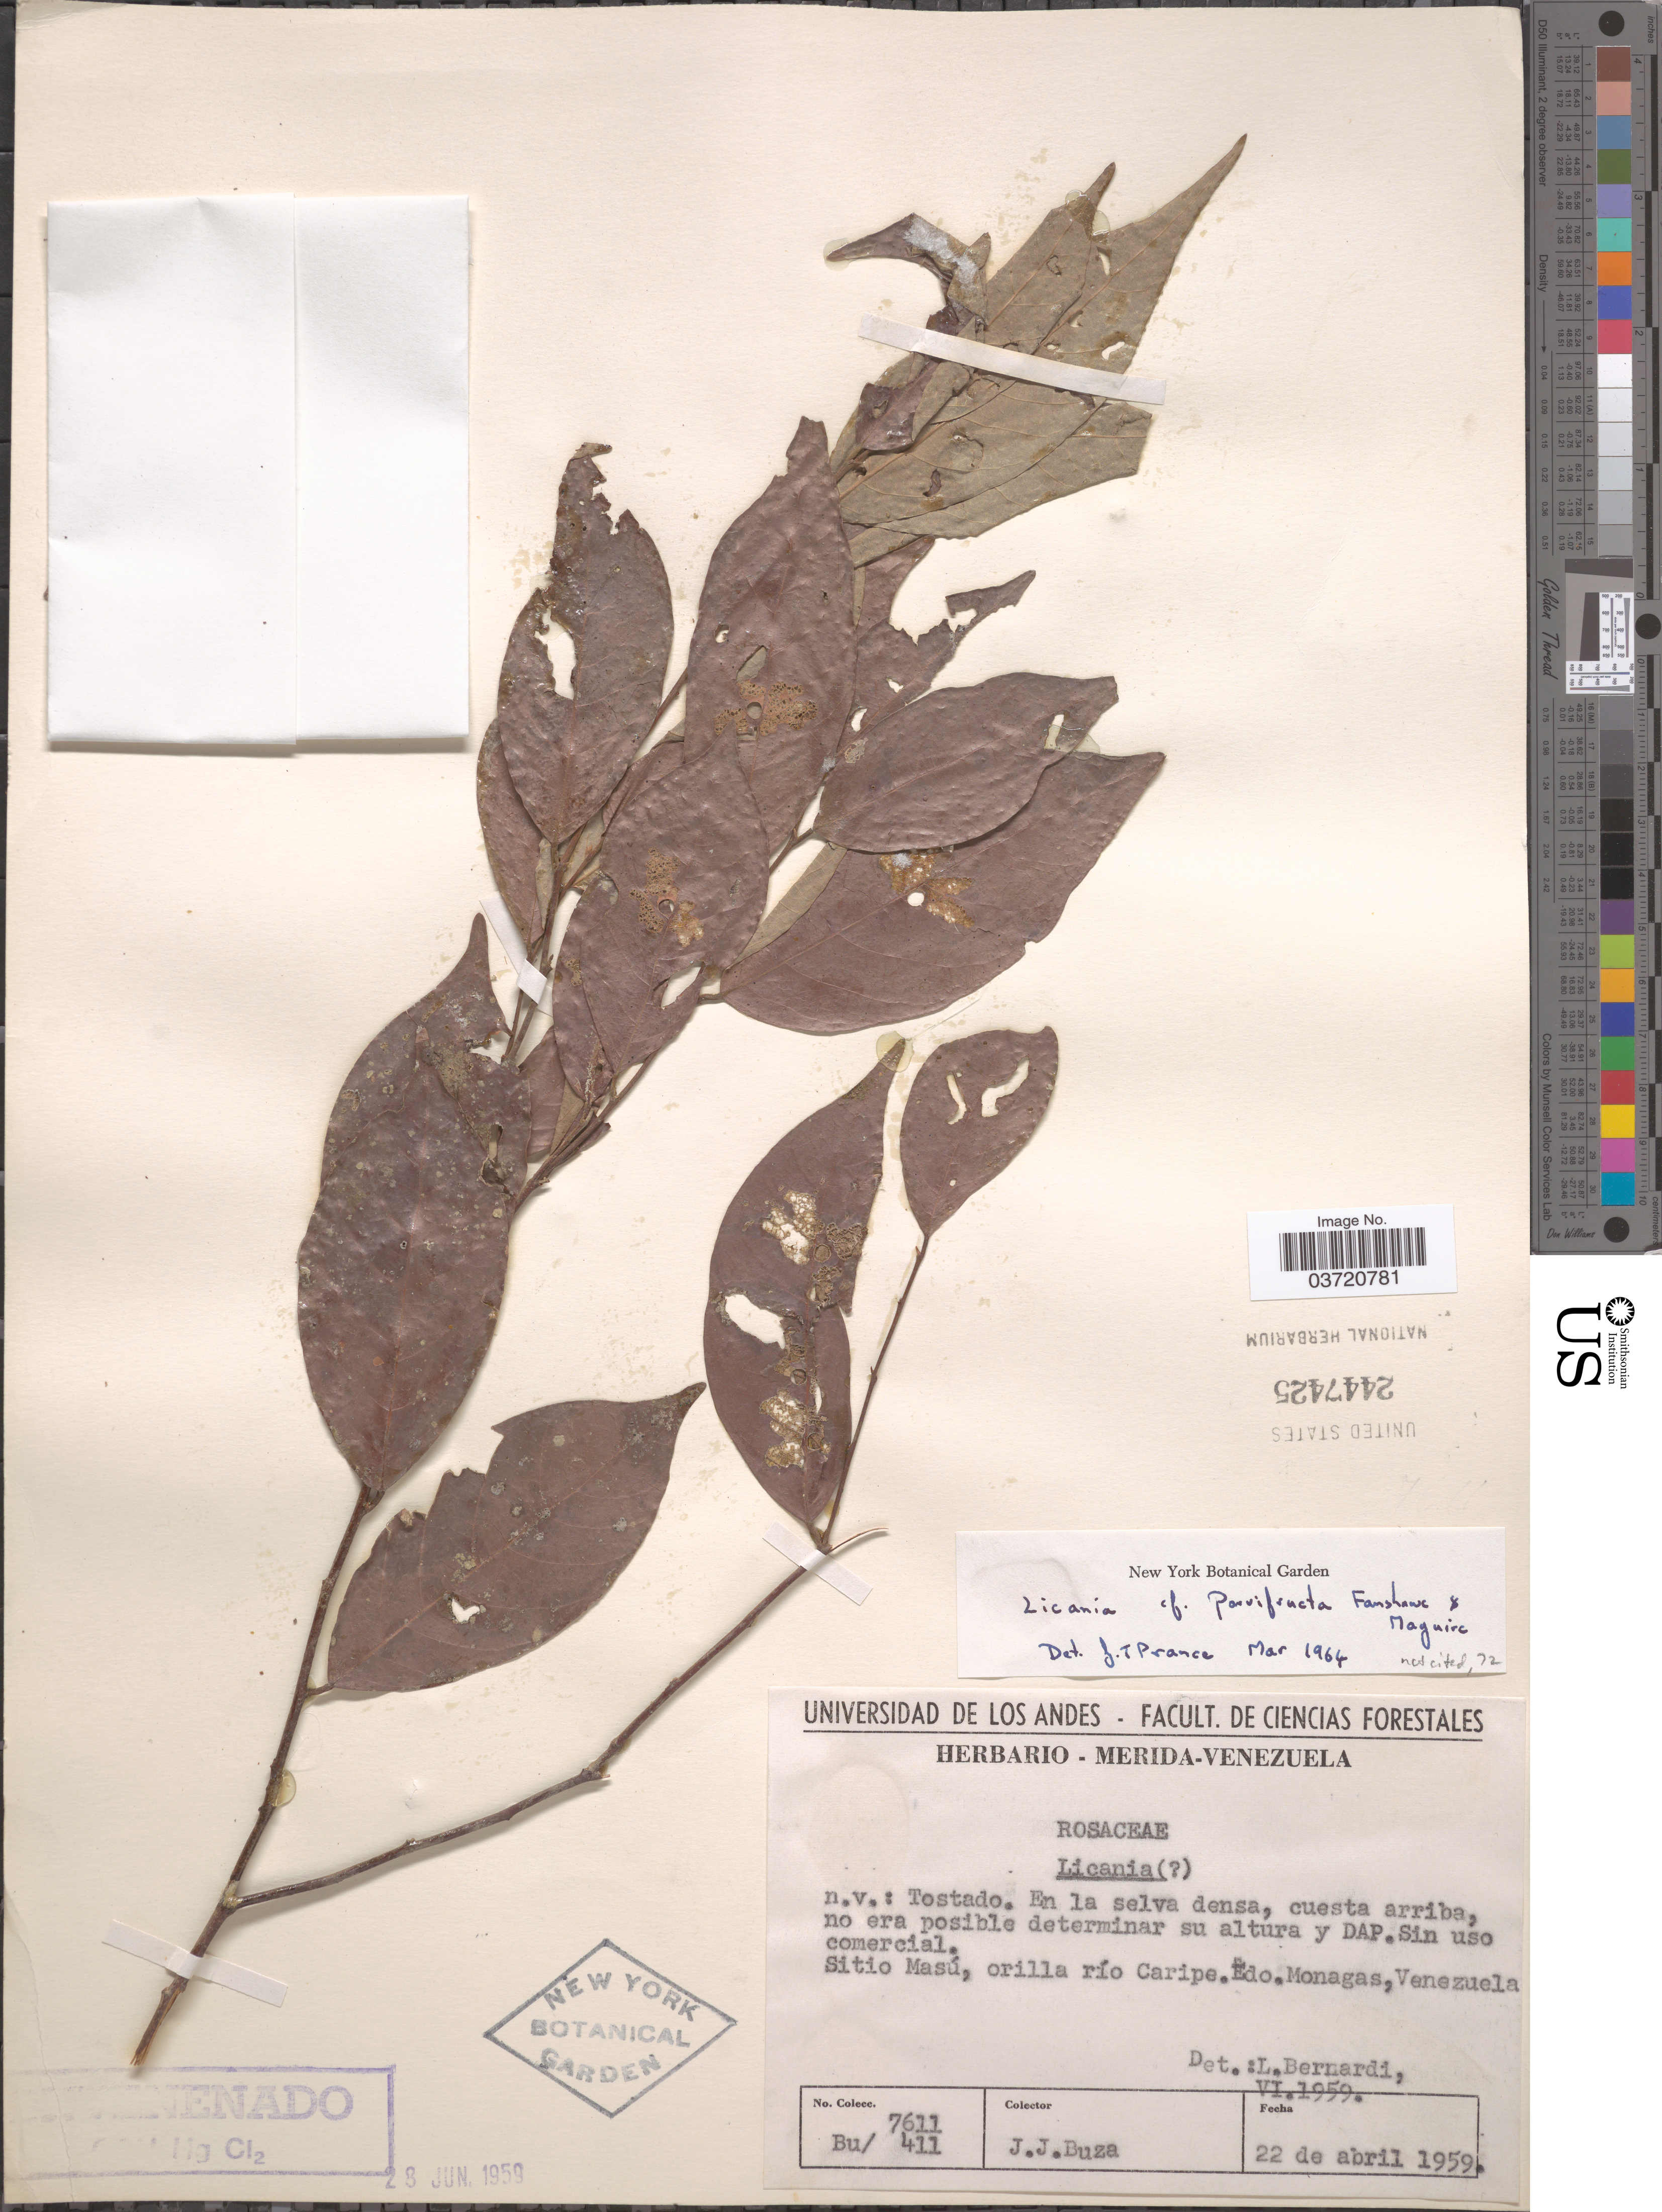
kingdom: Plantae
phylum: Tracheophyta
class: Magnoliopsida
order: Malpighiales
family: Chrysobalanaceae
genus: Licania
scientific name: Licania parvifructa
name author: Fanshawe & Maguire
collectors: J. Buza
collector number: BU/7611411*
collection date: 1959-04-22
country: Venezuela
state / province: Monagas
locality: Sitio Masú, orilla río caripe.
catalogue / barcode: US 2447425